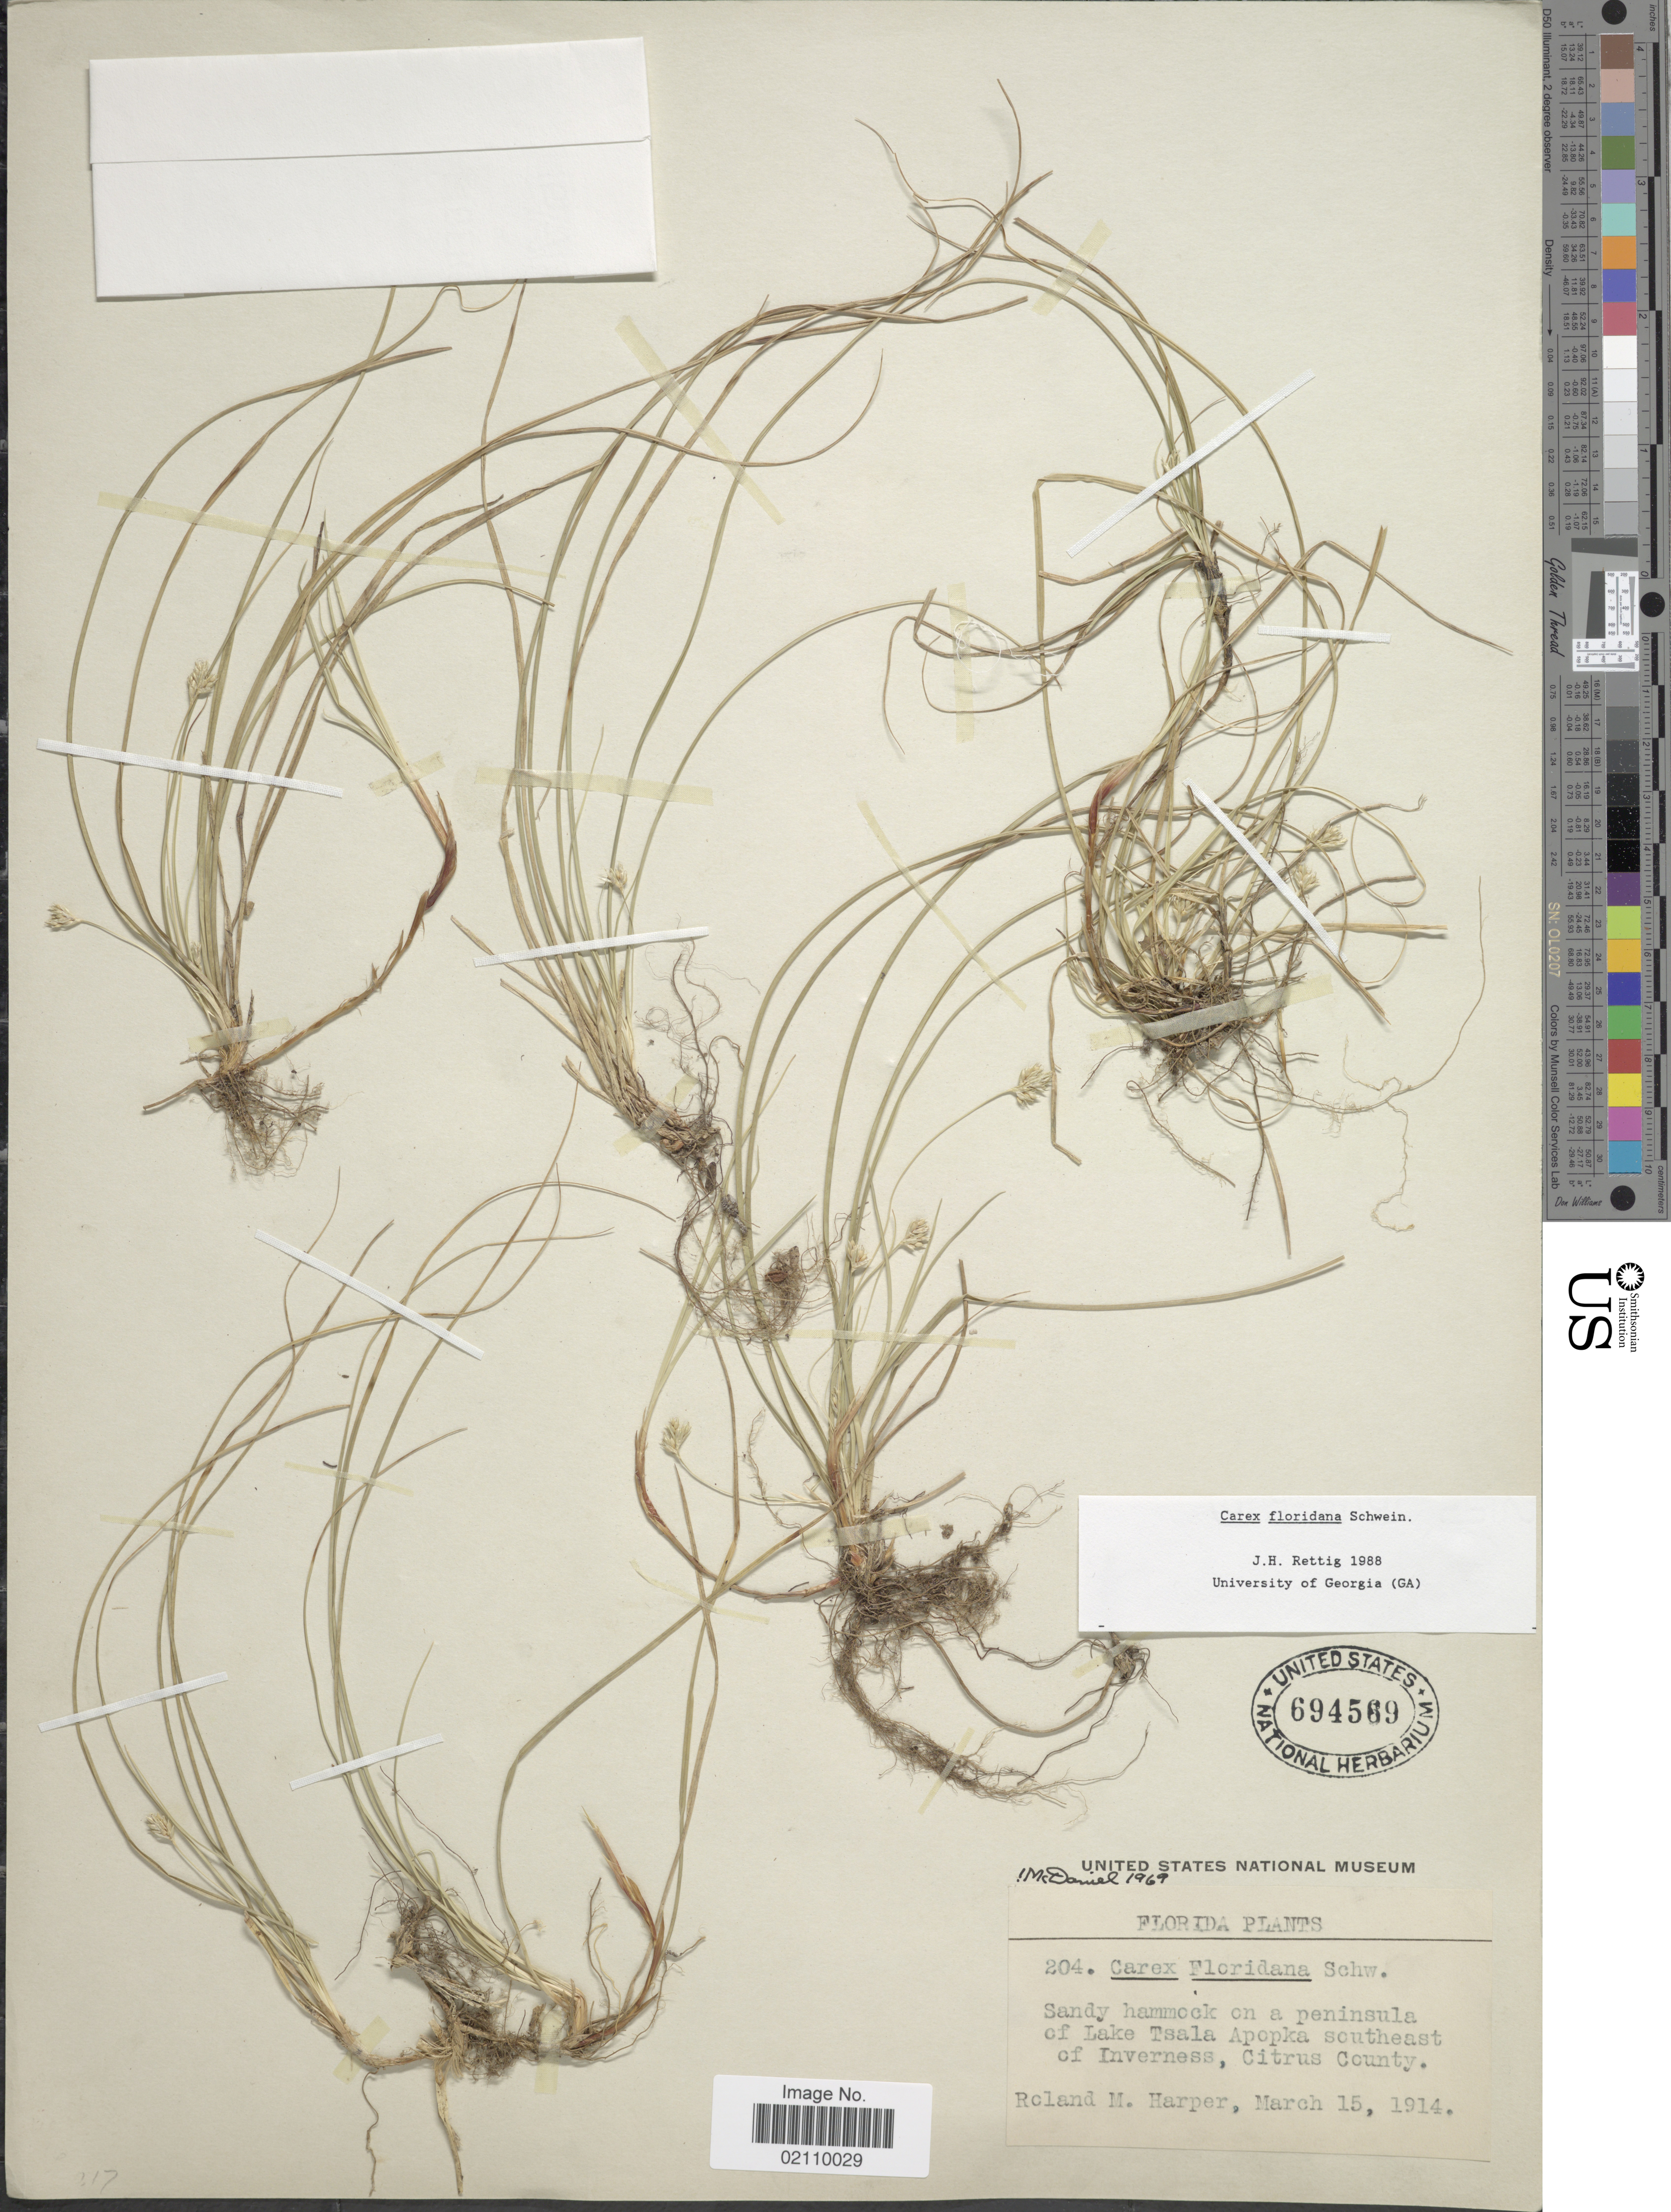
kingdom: Plantae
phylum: Tracheophyta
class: Liliopsida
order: Poales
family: Cyperaceae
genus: Carex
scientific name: Carex floridana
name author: Schwein.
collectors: R. M. Harper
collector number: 204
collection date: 1914-03-15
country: United States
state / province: Florida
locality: Sandy hammock on a peninsula of Lake Tsala Apopka southeast of Inverness, Citrus County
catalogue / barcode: US 694569